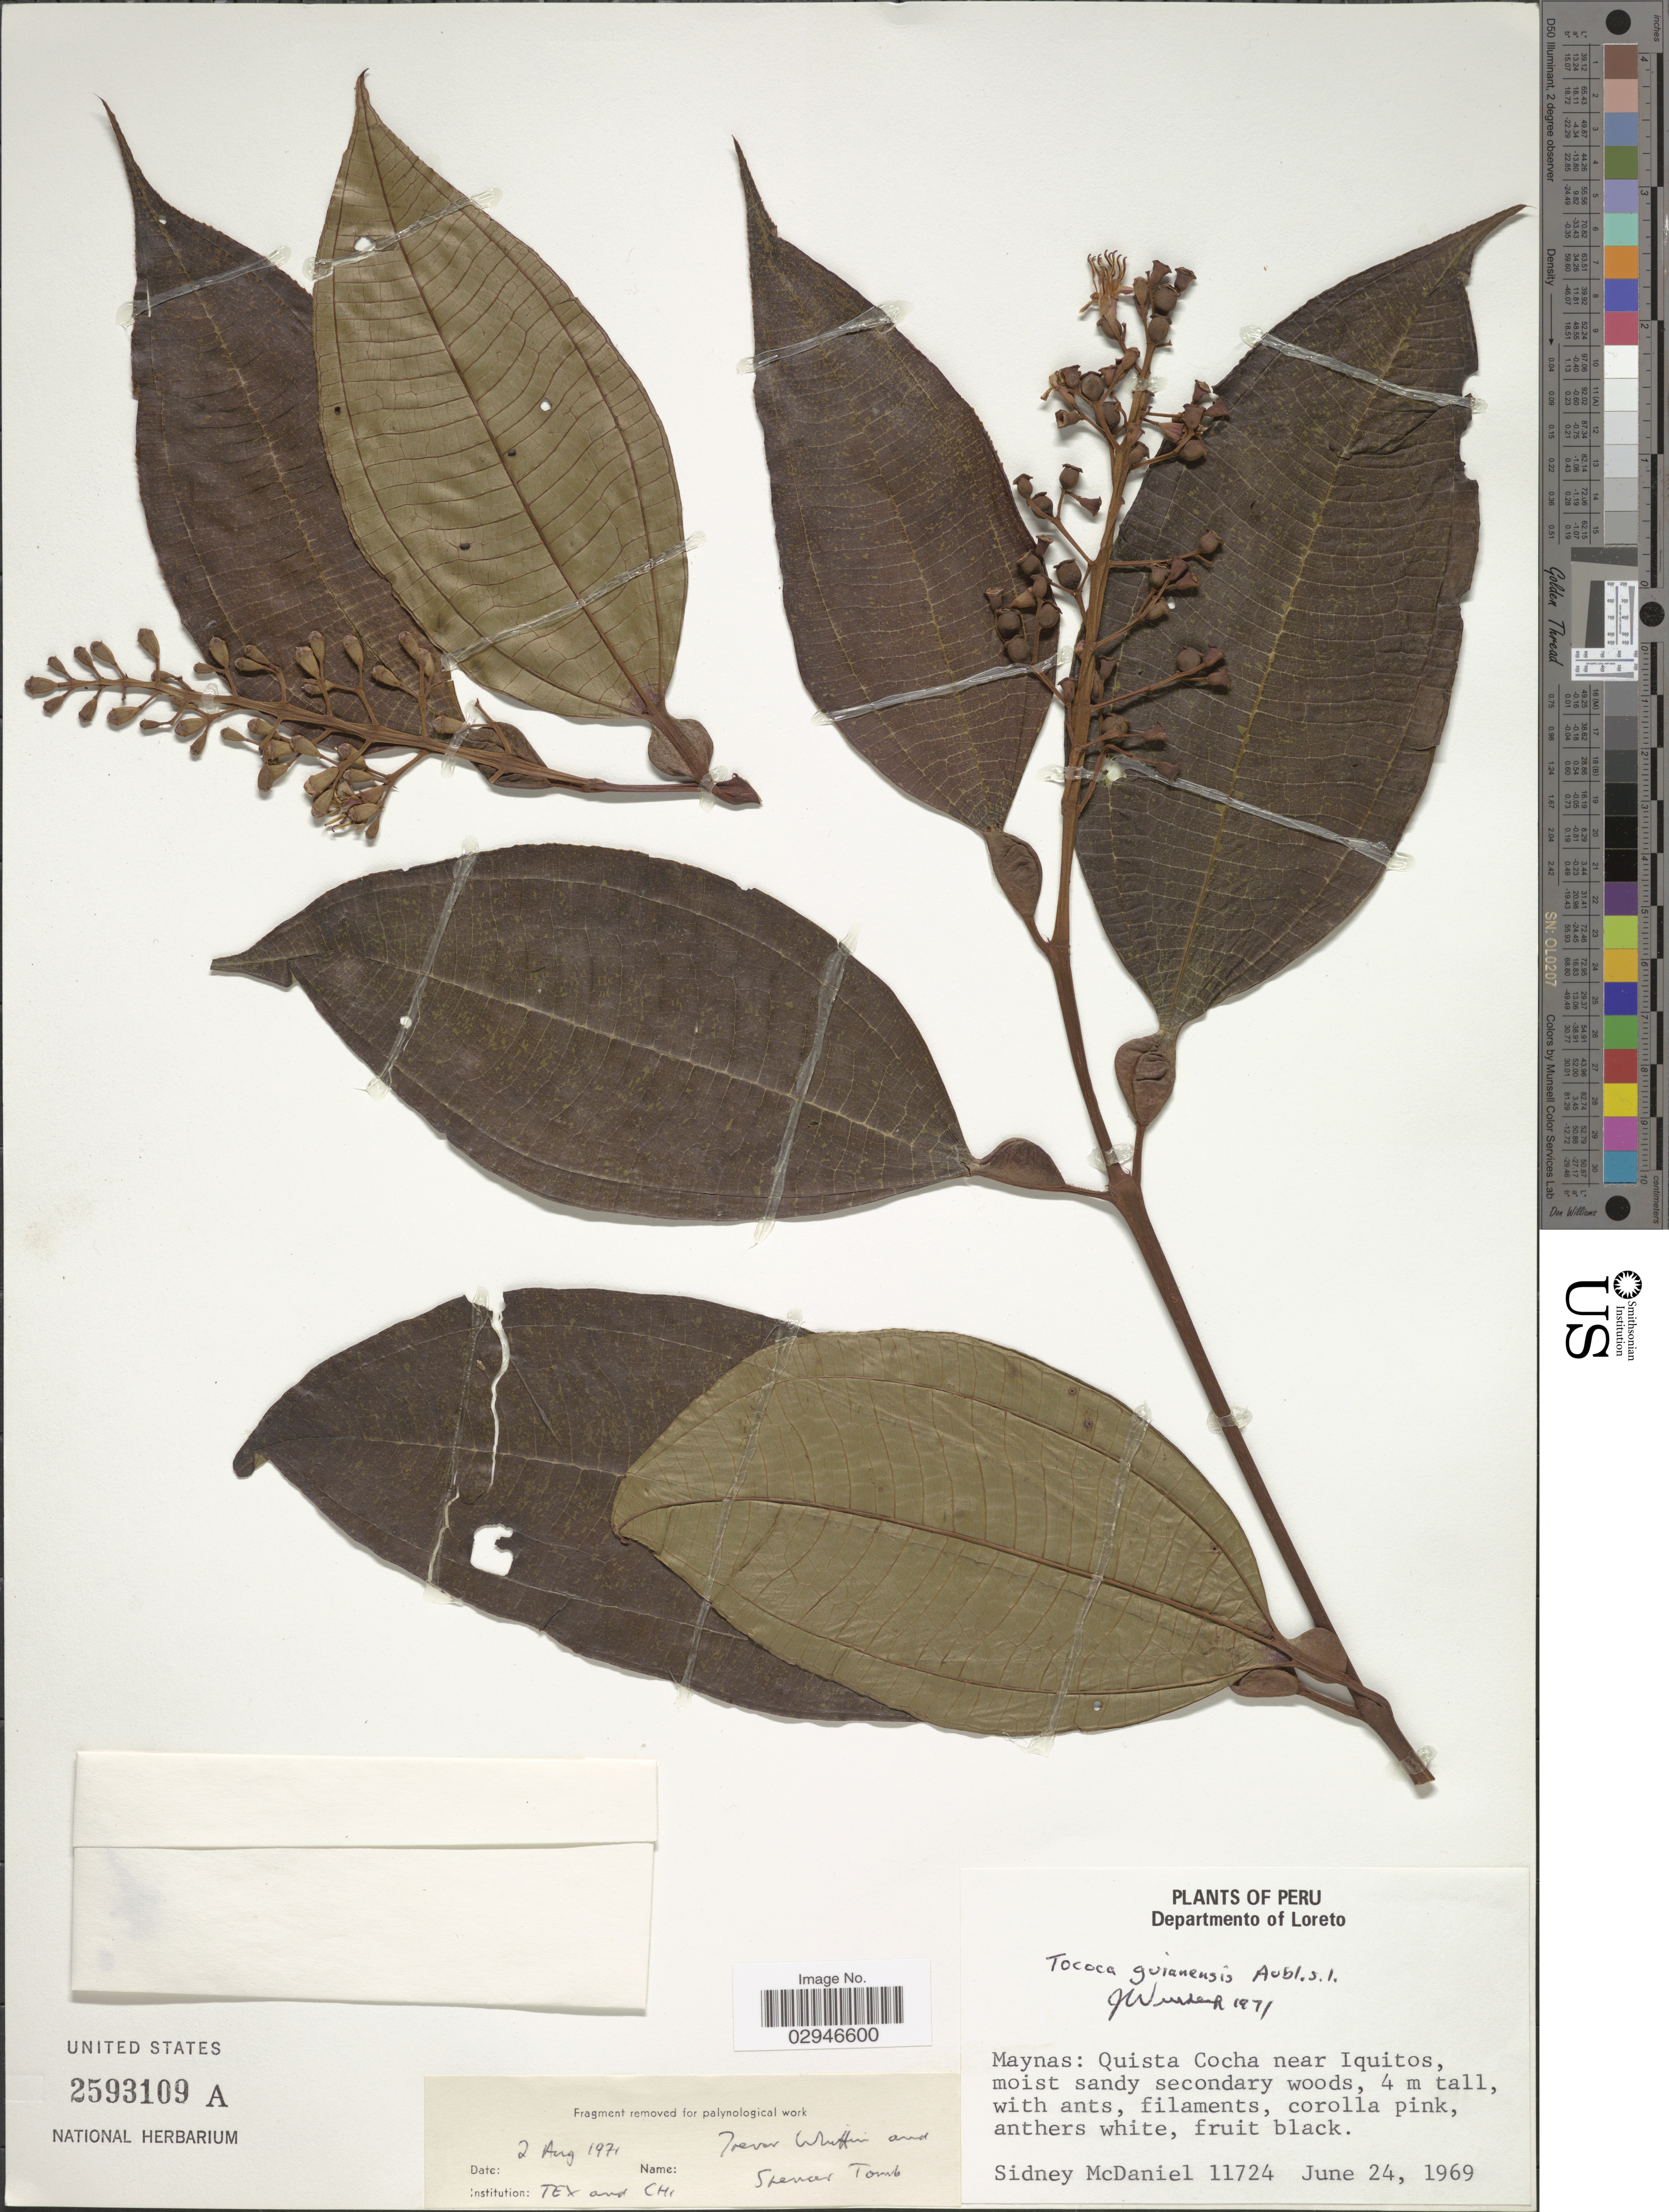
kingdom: Plantae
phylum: Tracheophyta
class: Magnoliopsida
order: Myrtales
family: Melastomataceae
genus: Tococa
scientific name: Tococa guianensis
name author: Aubl.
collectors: S. McDaniel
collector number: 11724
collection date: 1969-06-24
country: Peru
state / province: Loreto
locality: Maynas, Quista Cocha near Iquitos.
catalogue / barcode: US 2593109A